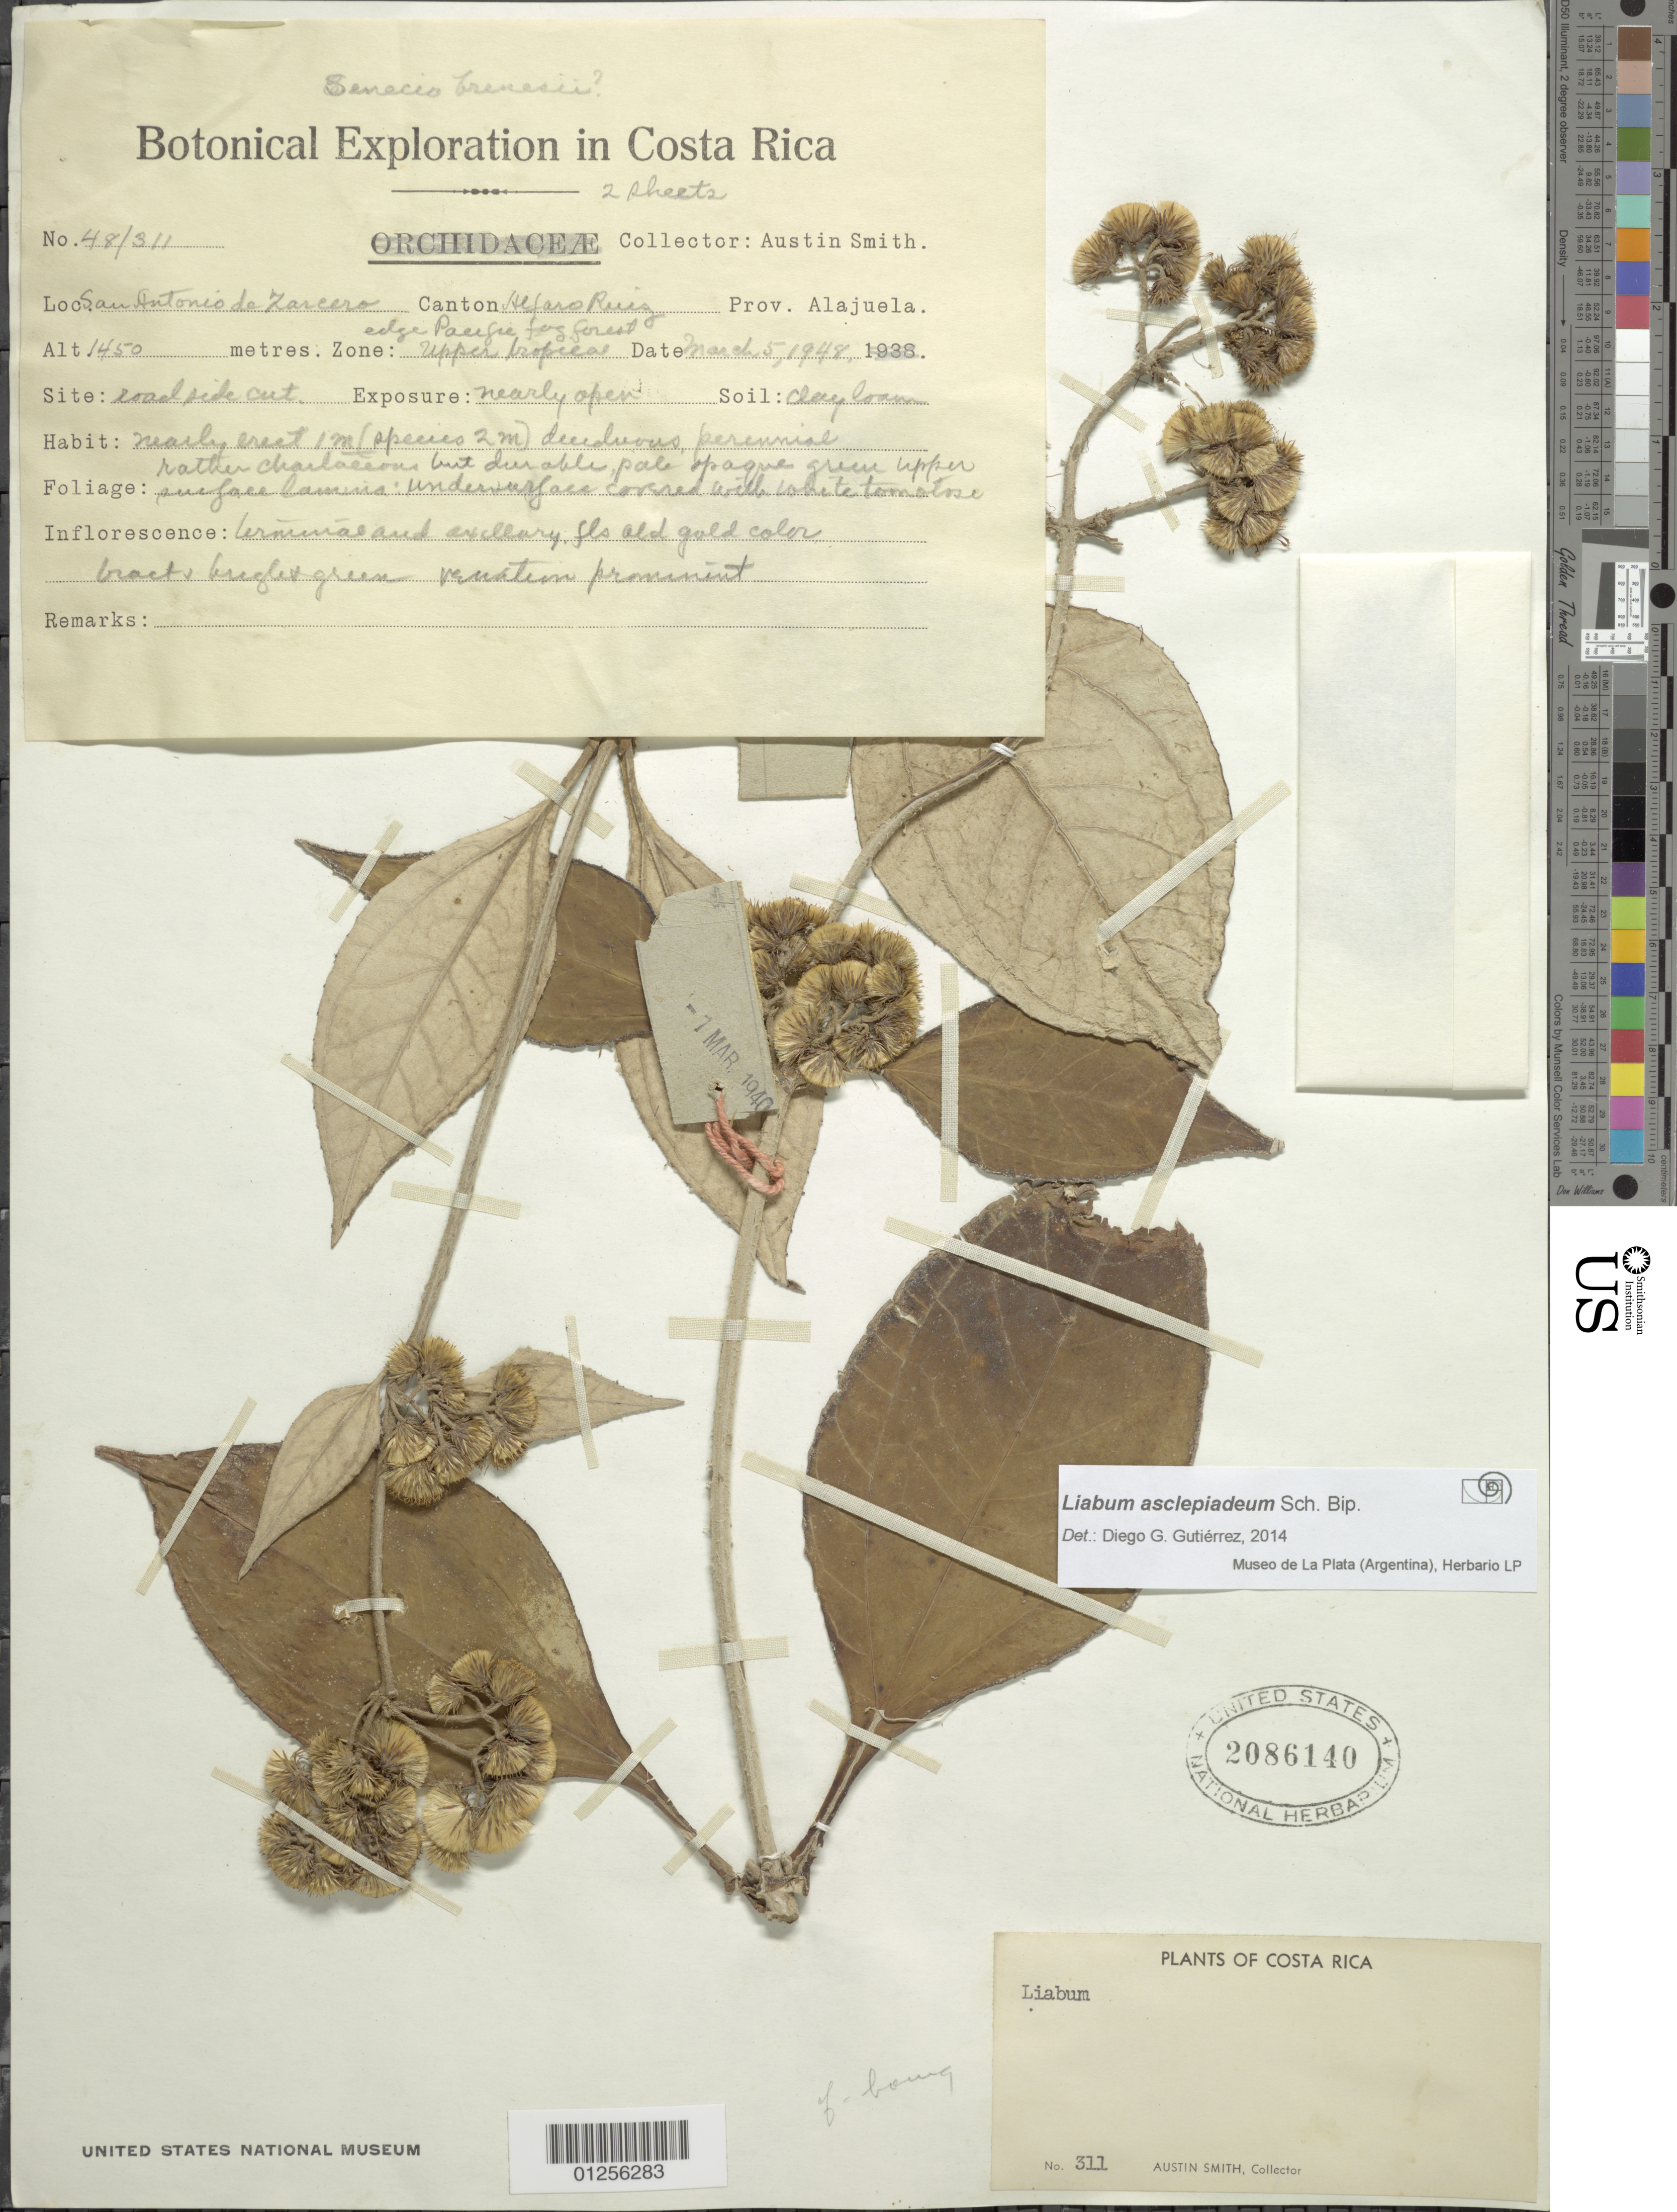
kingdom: Plantae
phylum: Tracheophyta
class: Magnoliopsida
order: Asterales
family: Asteraceae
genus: Liabum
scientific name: Liabum asclepiadeum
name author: Sch. Bip.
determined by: Gutierrez, D. G.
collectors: Aust P. Smith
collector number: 311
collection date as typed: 5 March 1948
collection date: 1948-03-05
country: Costa Rica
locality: San Antonio de Zarcero, canton Heraro Ruiz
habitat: Nearly open and clay loam; edge Pacific fog forest upper tropicas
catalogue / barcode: US 2086140